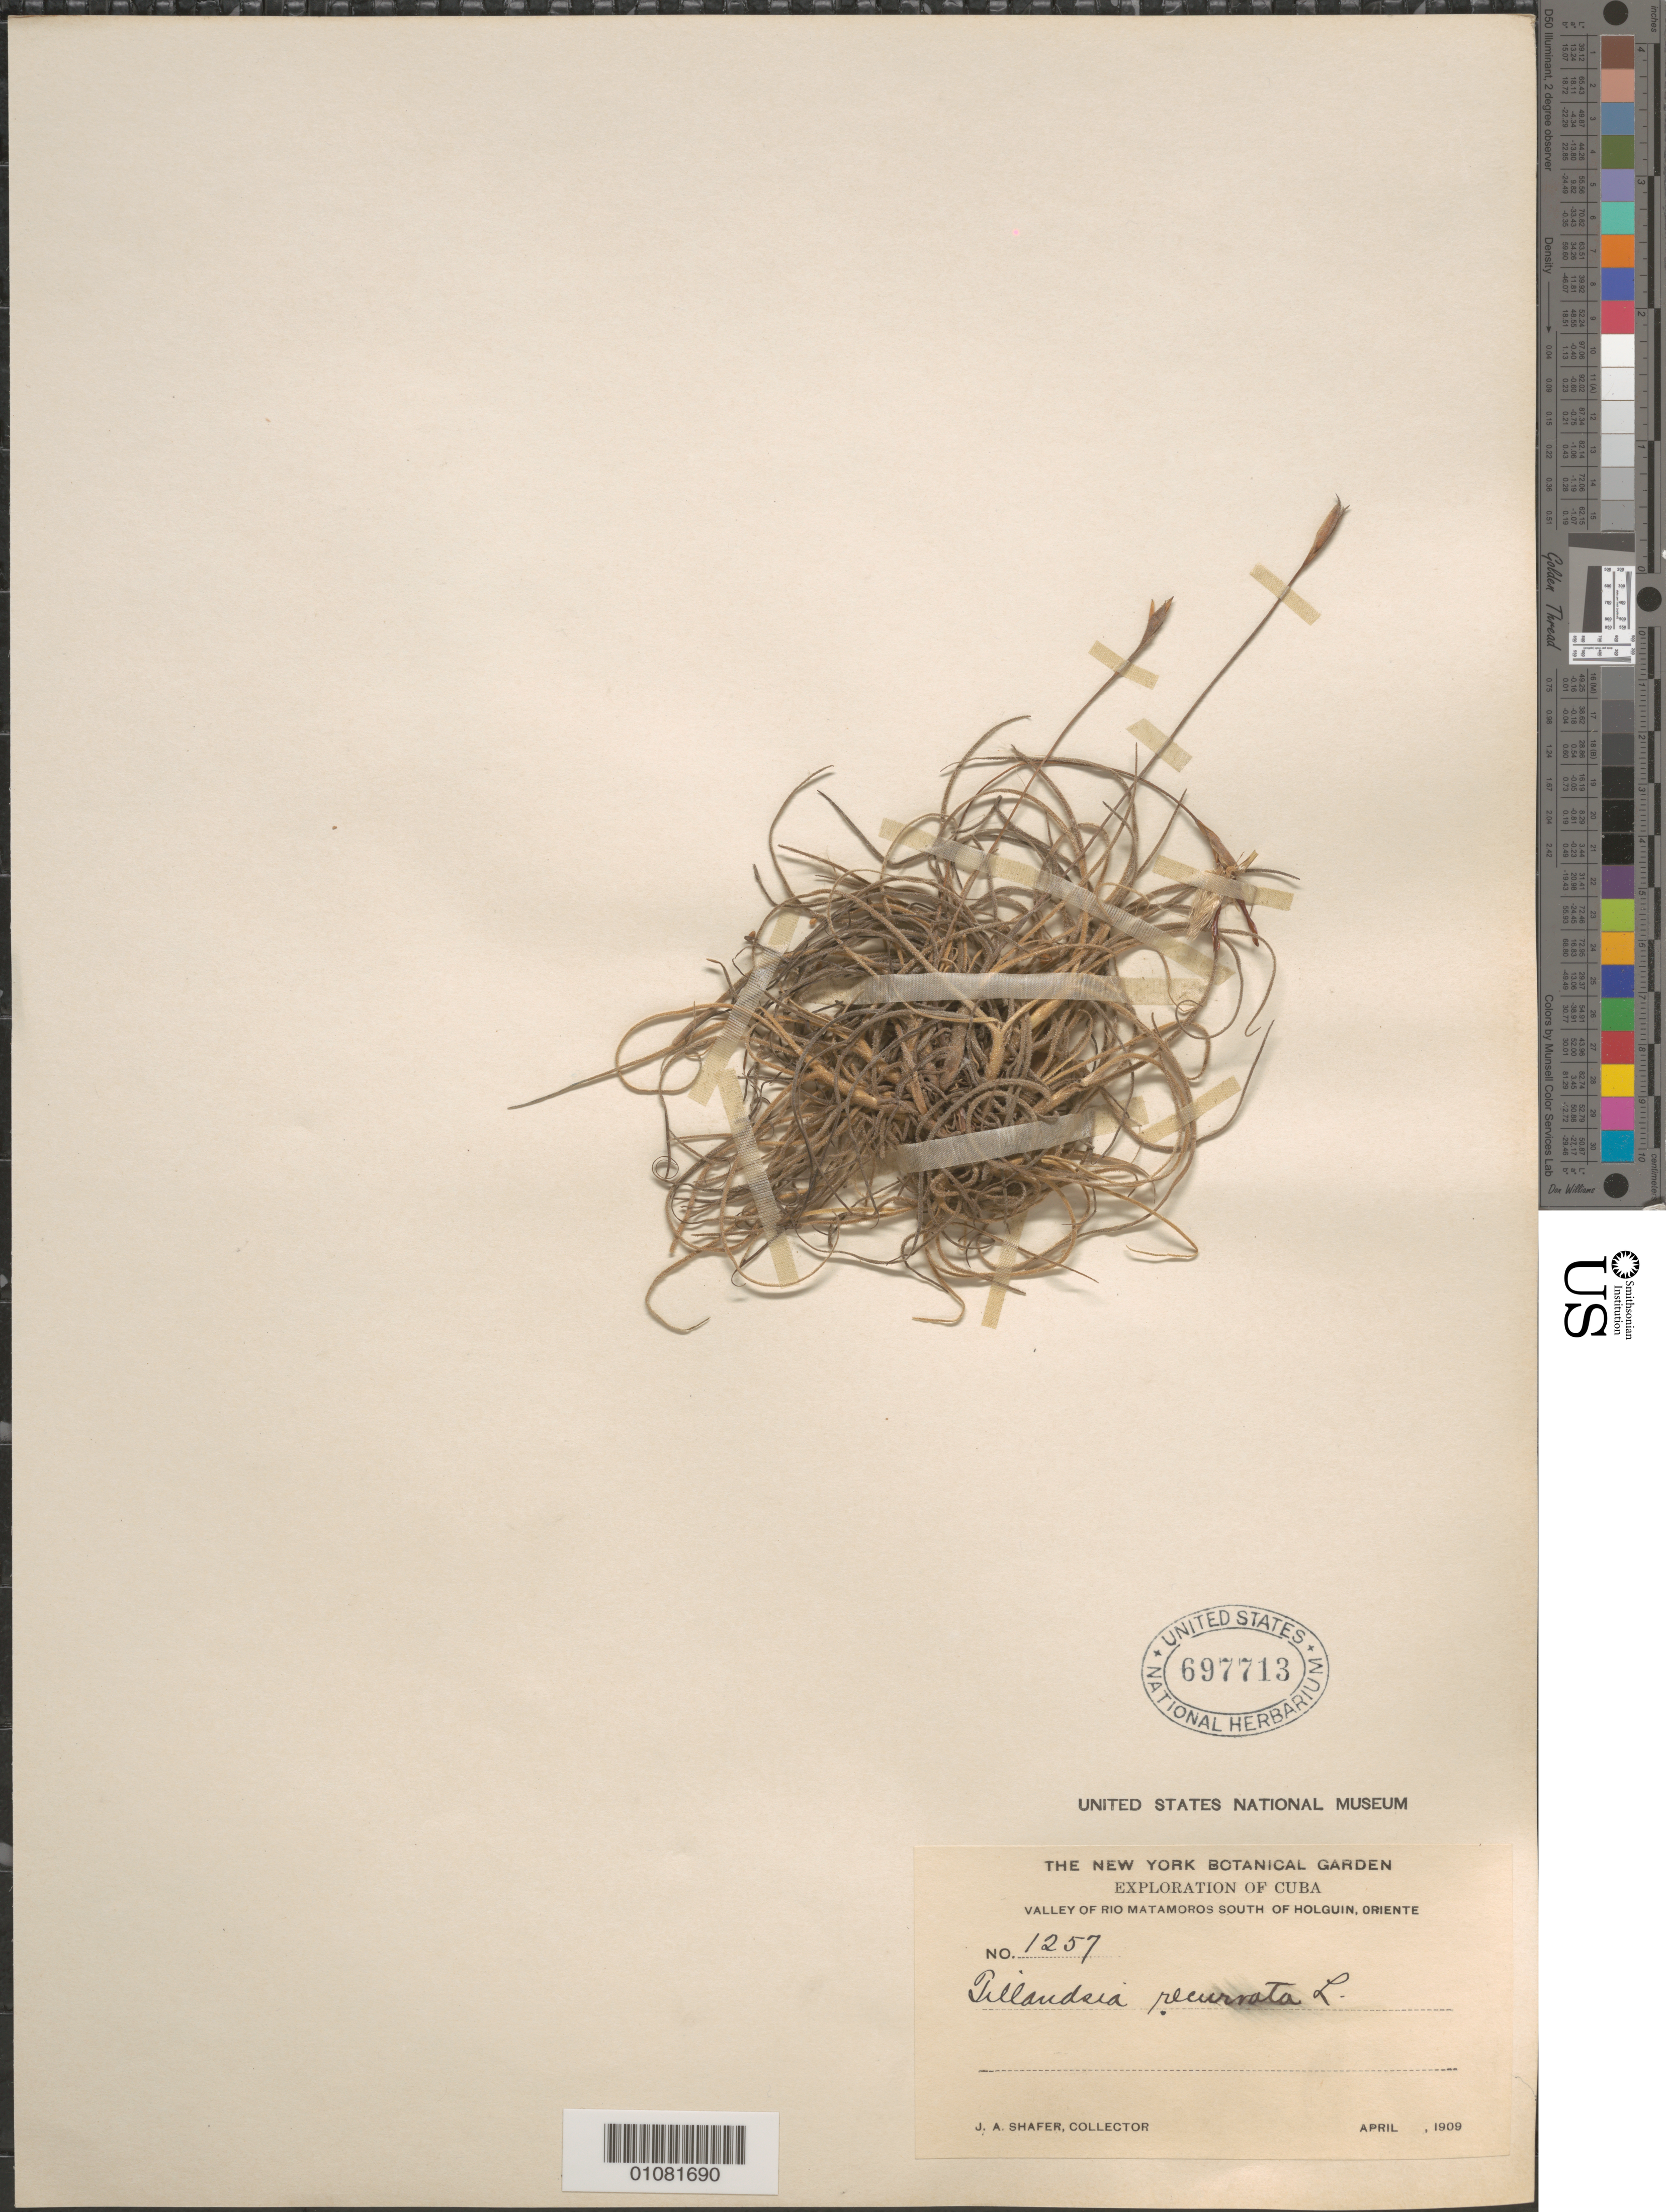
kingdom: Plantae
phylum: Tracheophyta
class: Liliopsida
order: Poales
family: Bromeliaceae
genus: Tillandsia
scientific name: Tillandsia recurvata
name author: L.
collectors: J. A. Shafer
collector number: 1257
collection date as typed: Apr 1909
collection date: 1909-04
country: Cuba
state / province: Holguín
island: Cuba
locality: Valley of Rio Matamoros S of Holguin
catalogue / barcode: US 697713